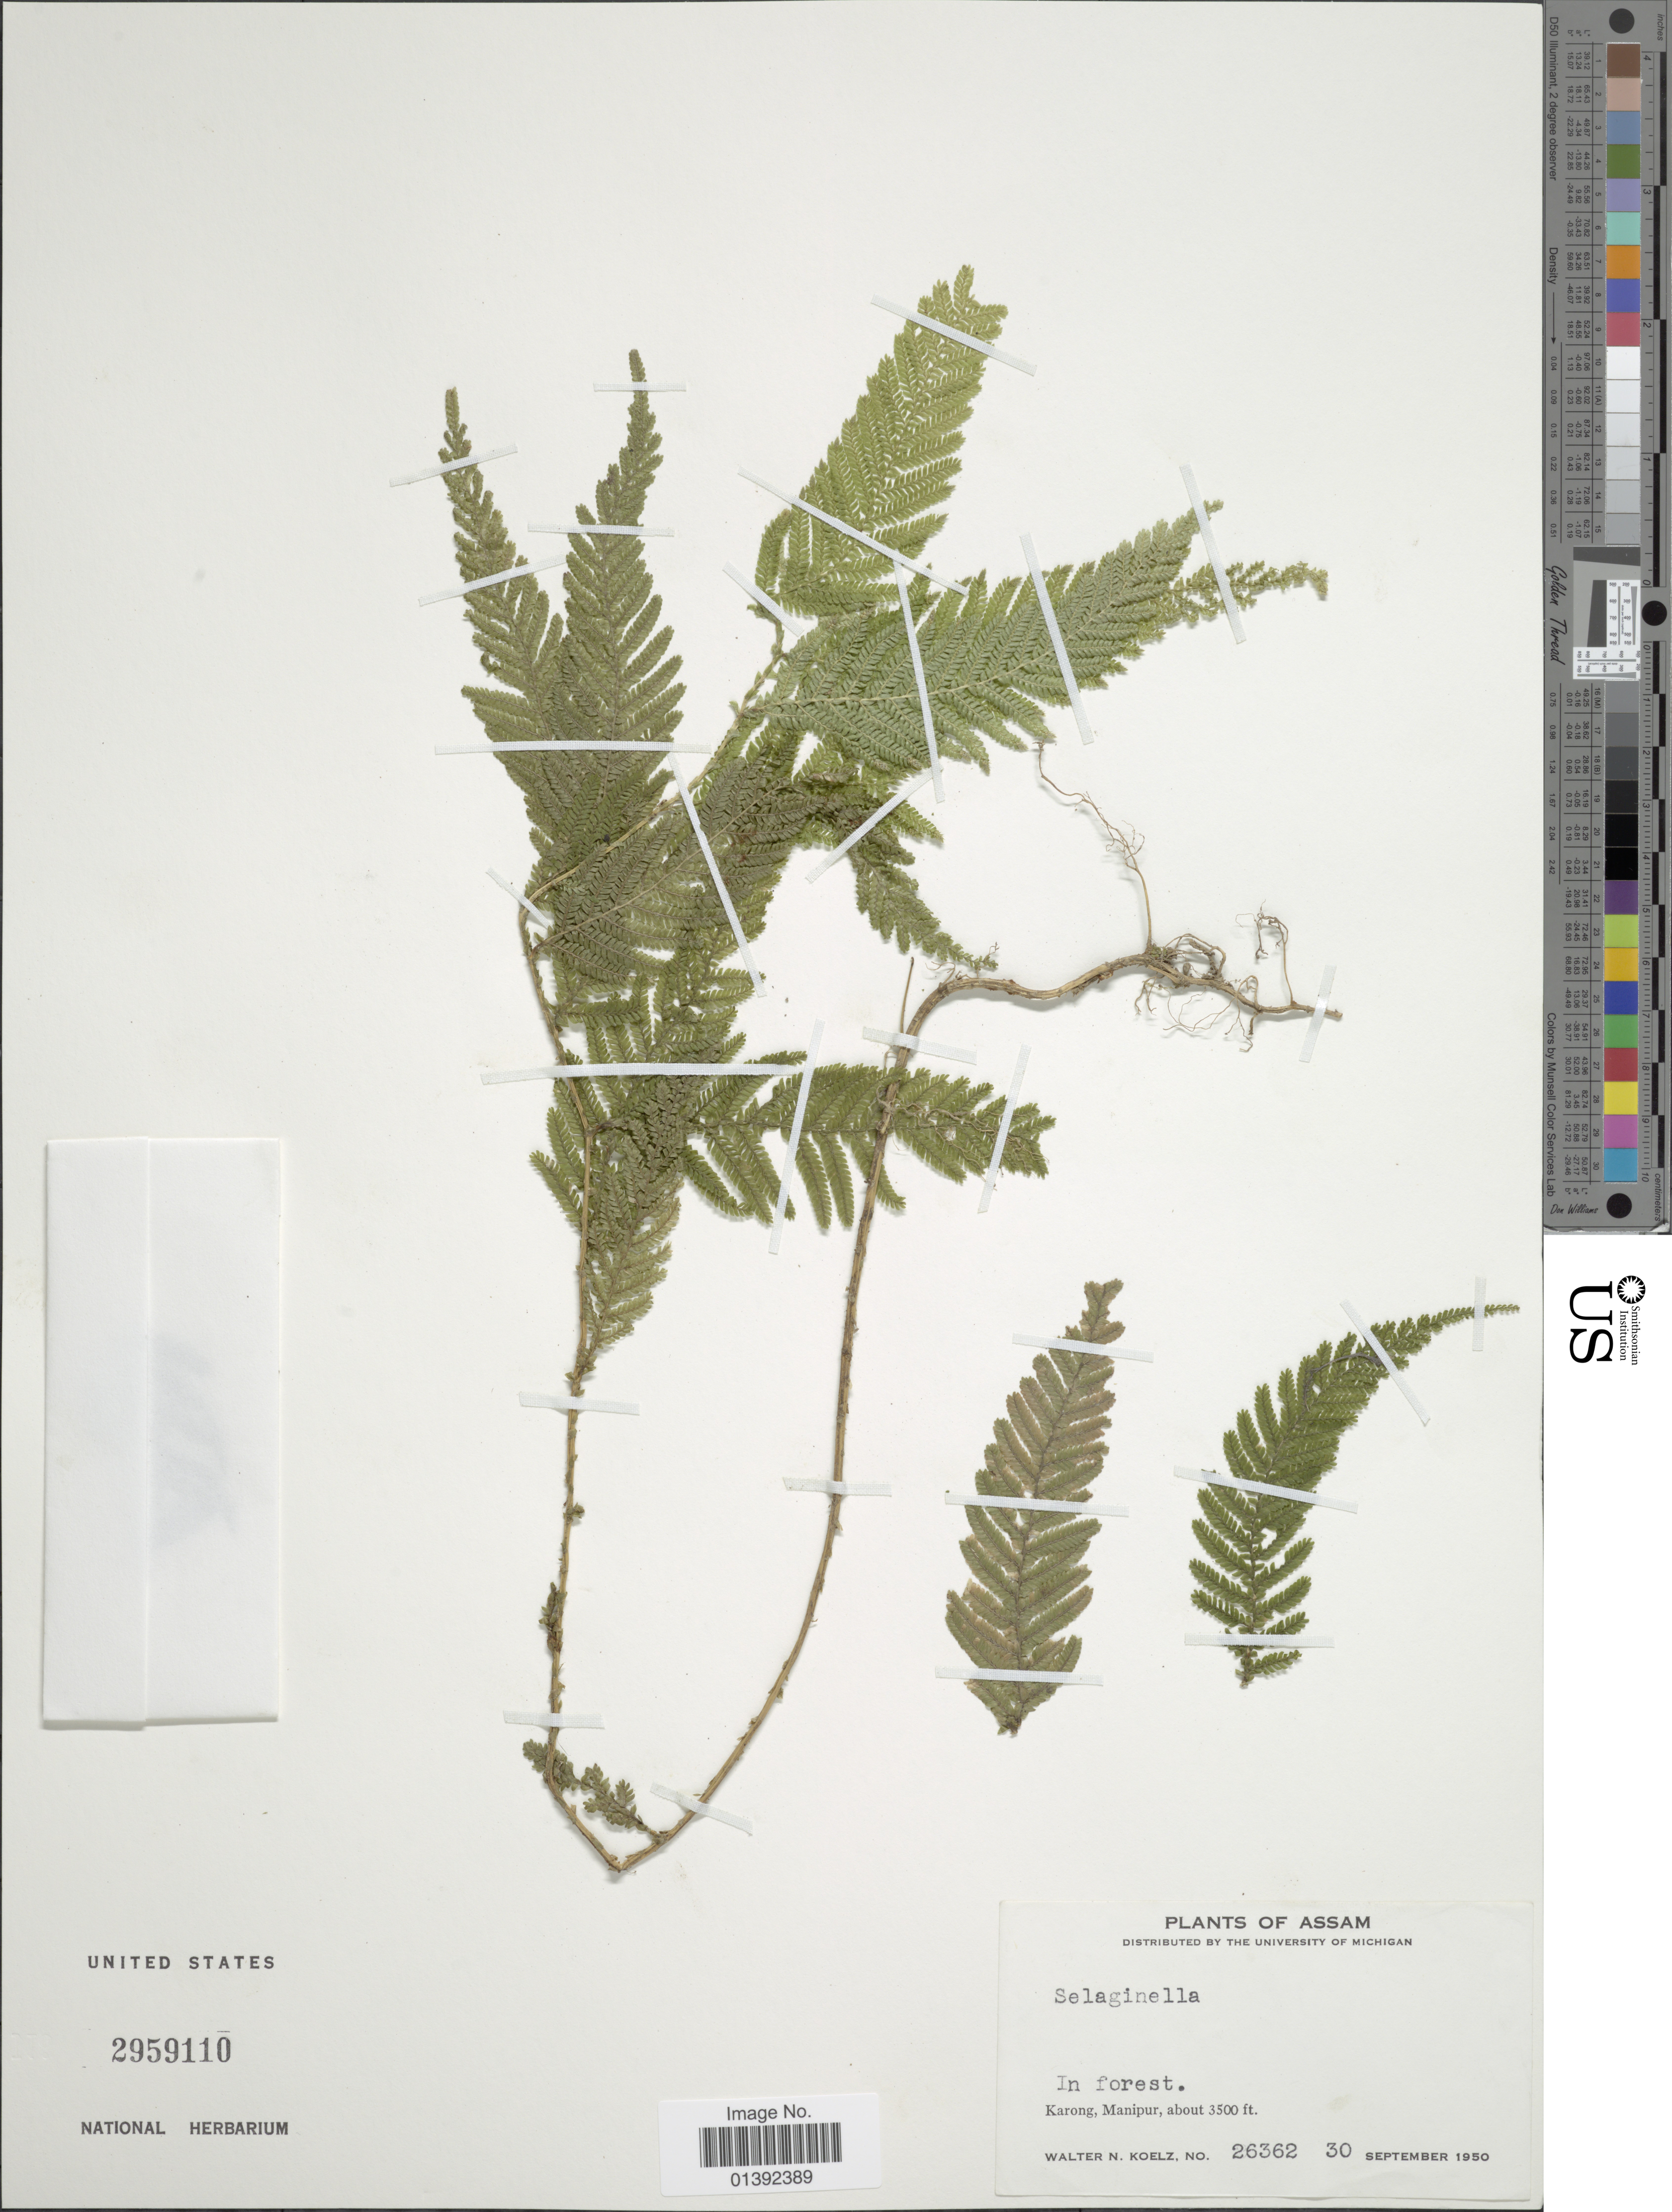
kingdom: Plantae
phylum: Tracheophyta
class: Lycopodiopsida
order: Selaginellales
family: Selaginellaceae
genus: Selaginella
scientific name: Selaginella sp.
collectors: W. N. Koelz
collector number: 26362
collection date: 1950-09-30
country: India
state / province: Assam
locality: Karong, Maipur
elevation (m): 1067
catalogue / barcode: US 2959110